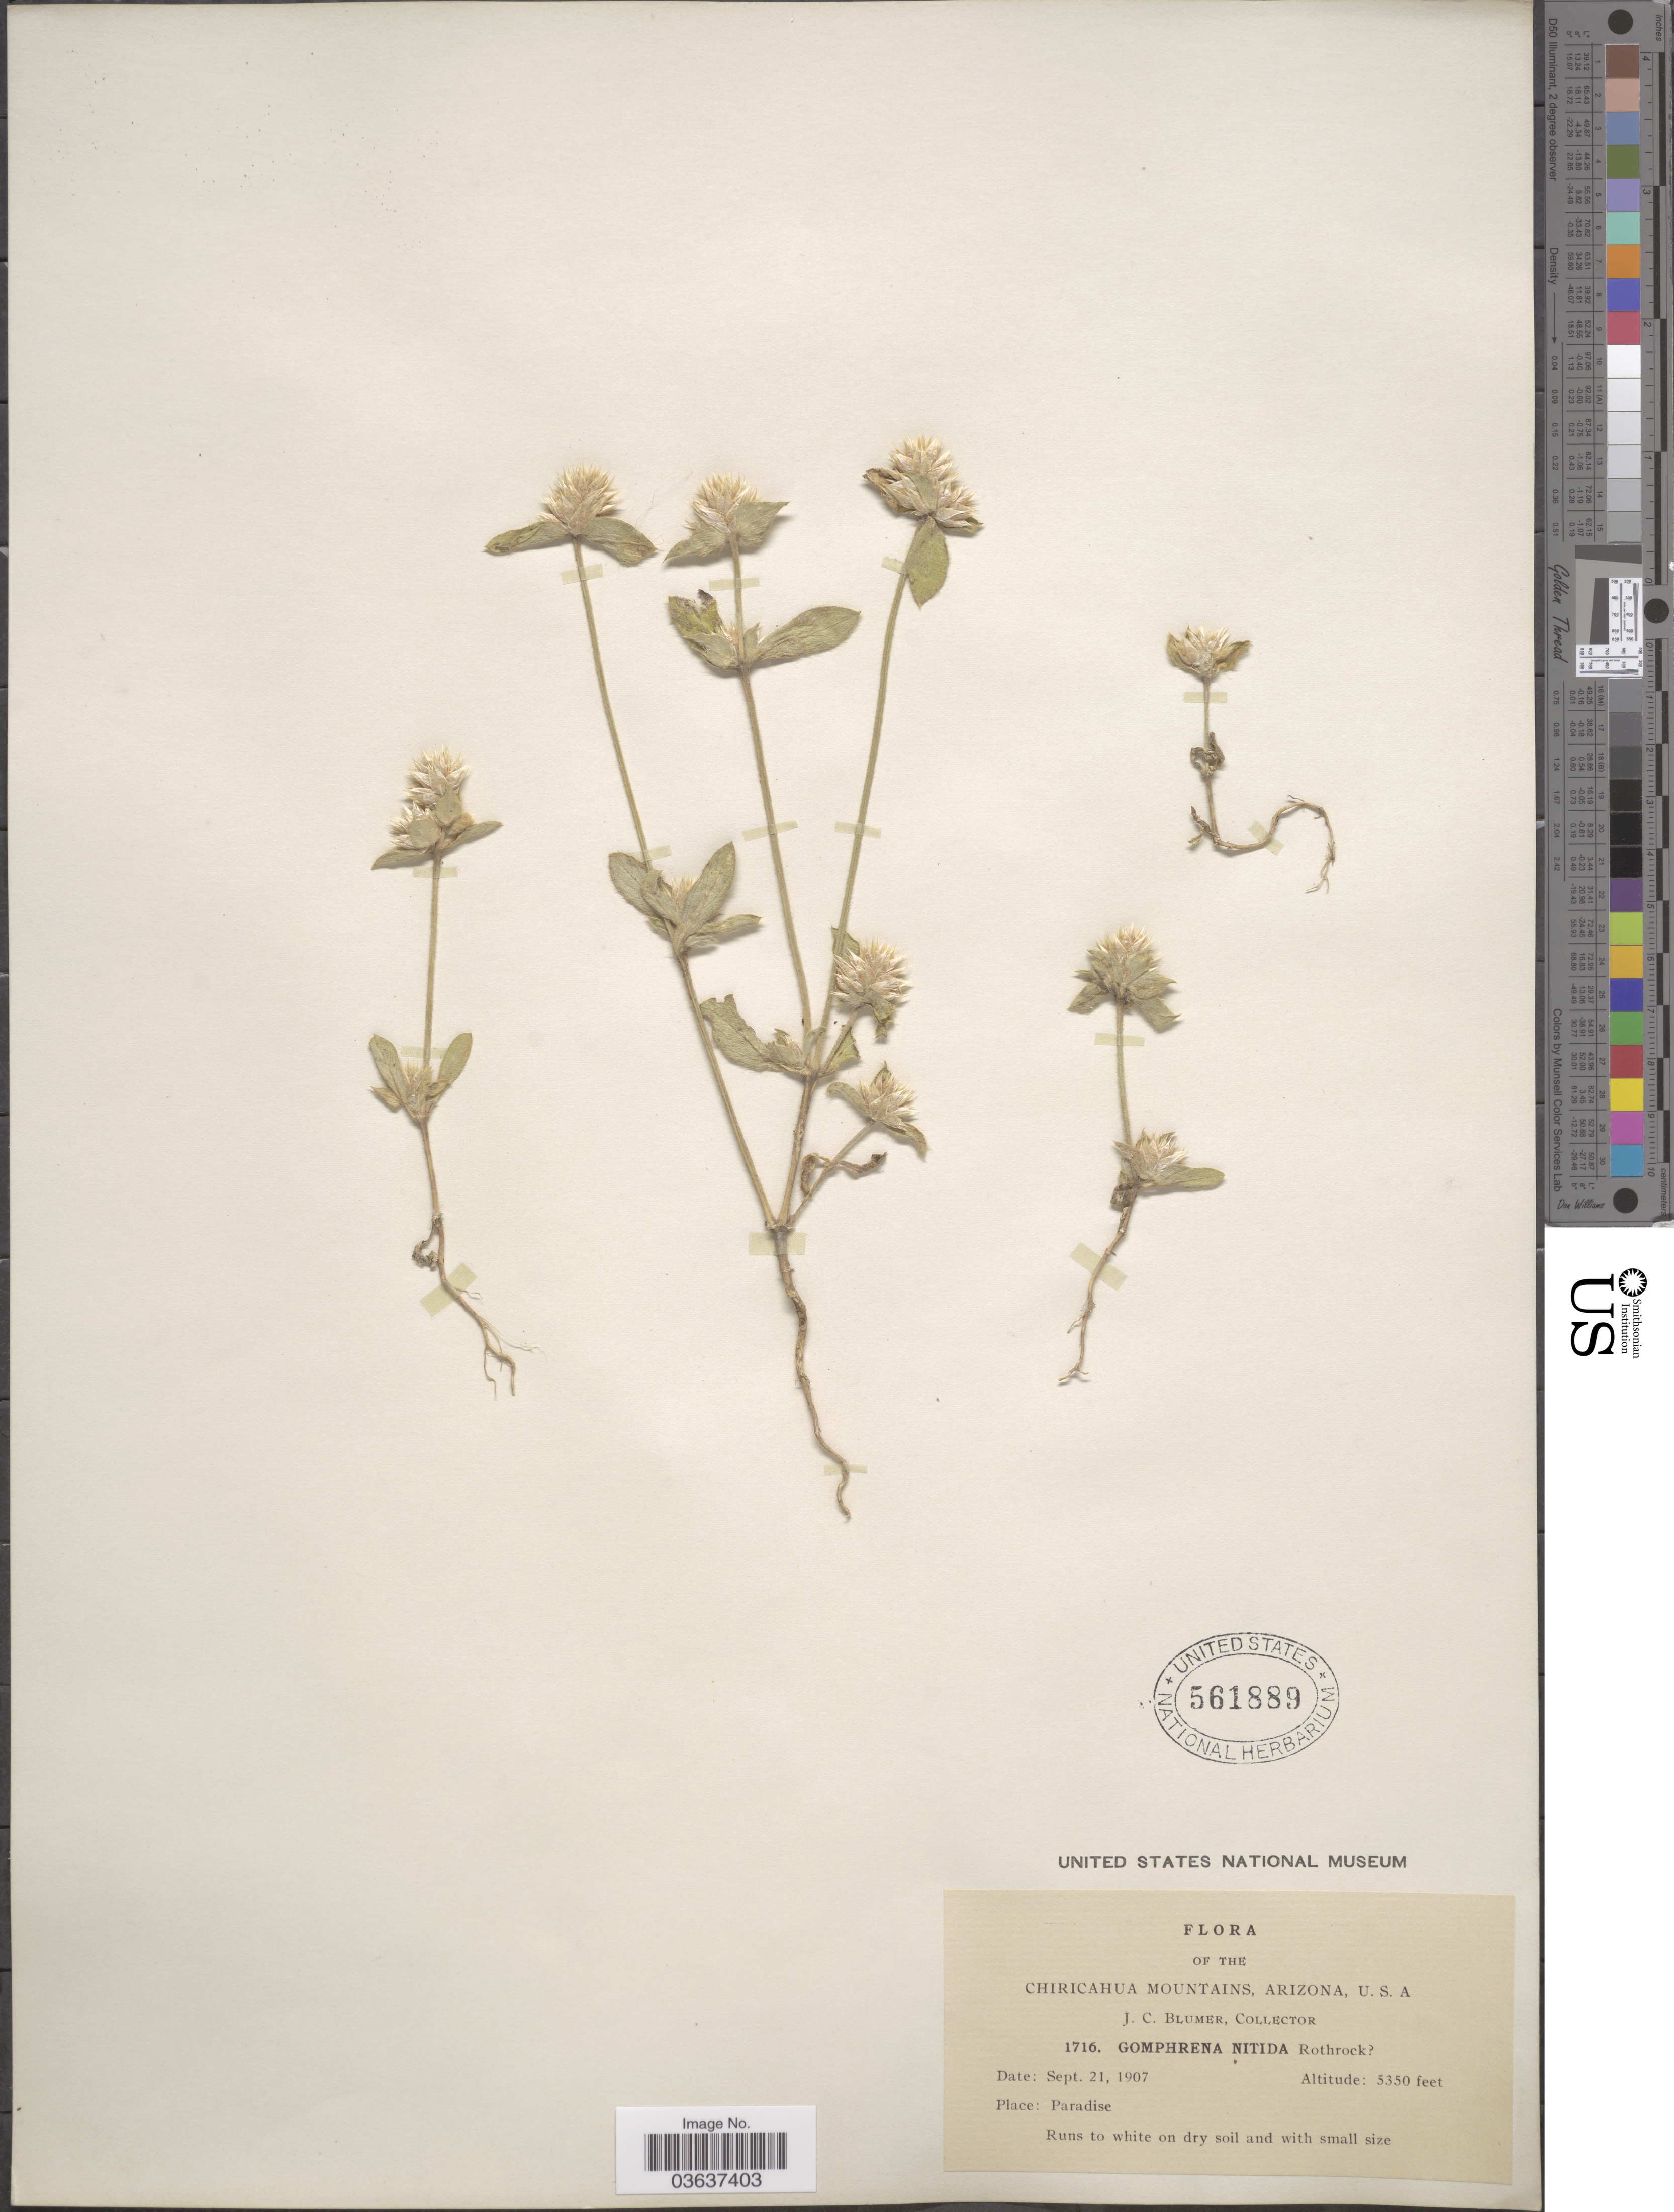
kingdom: Plantae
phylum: Tracheophyta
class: Magnoliopsida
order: Caryophyllales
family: Amaranthaceae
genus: Gomphrena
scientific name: Gomphrena nitida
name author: Rothr.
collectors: J. C. Blumer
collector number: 1716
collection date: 1907-09-21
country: United States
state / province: Arizona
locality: Chiricahua Mountains. Paradise.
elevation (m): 1631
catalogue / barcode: US 561889